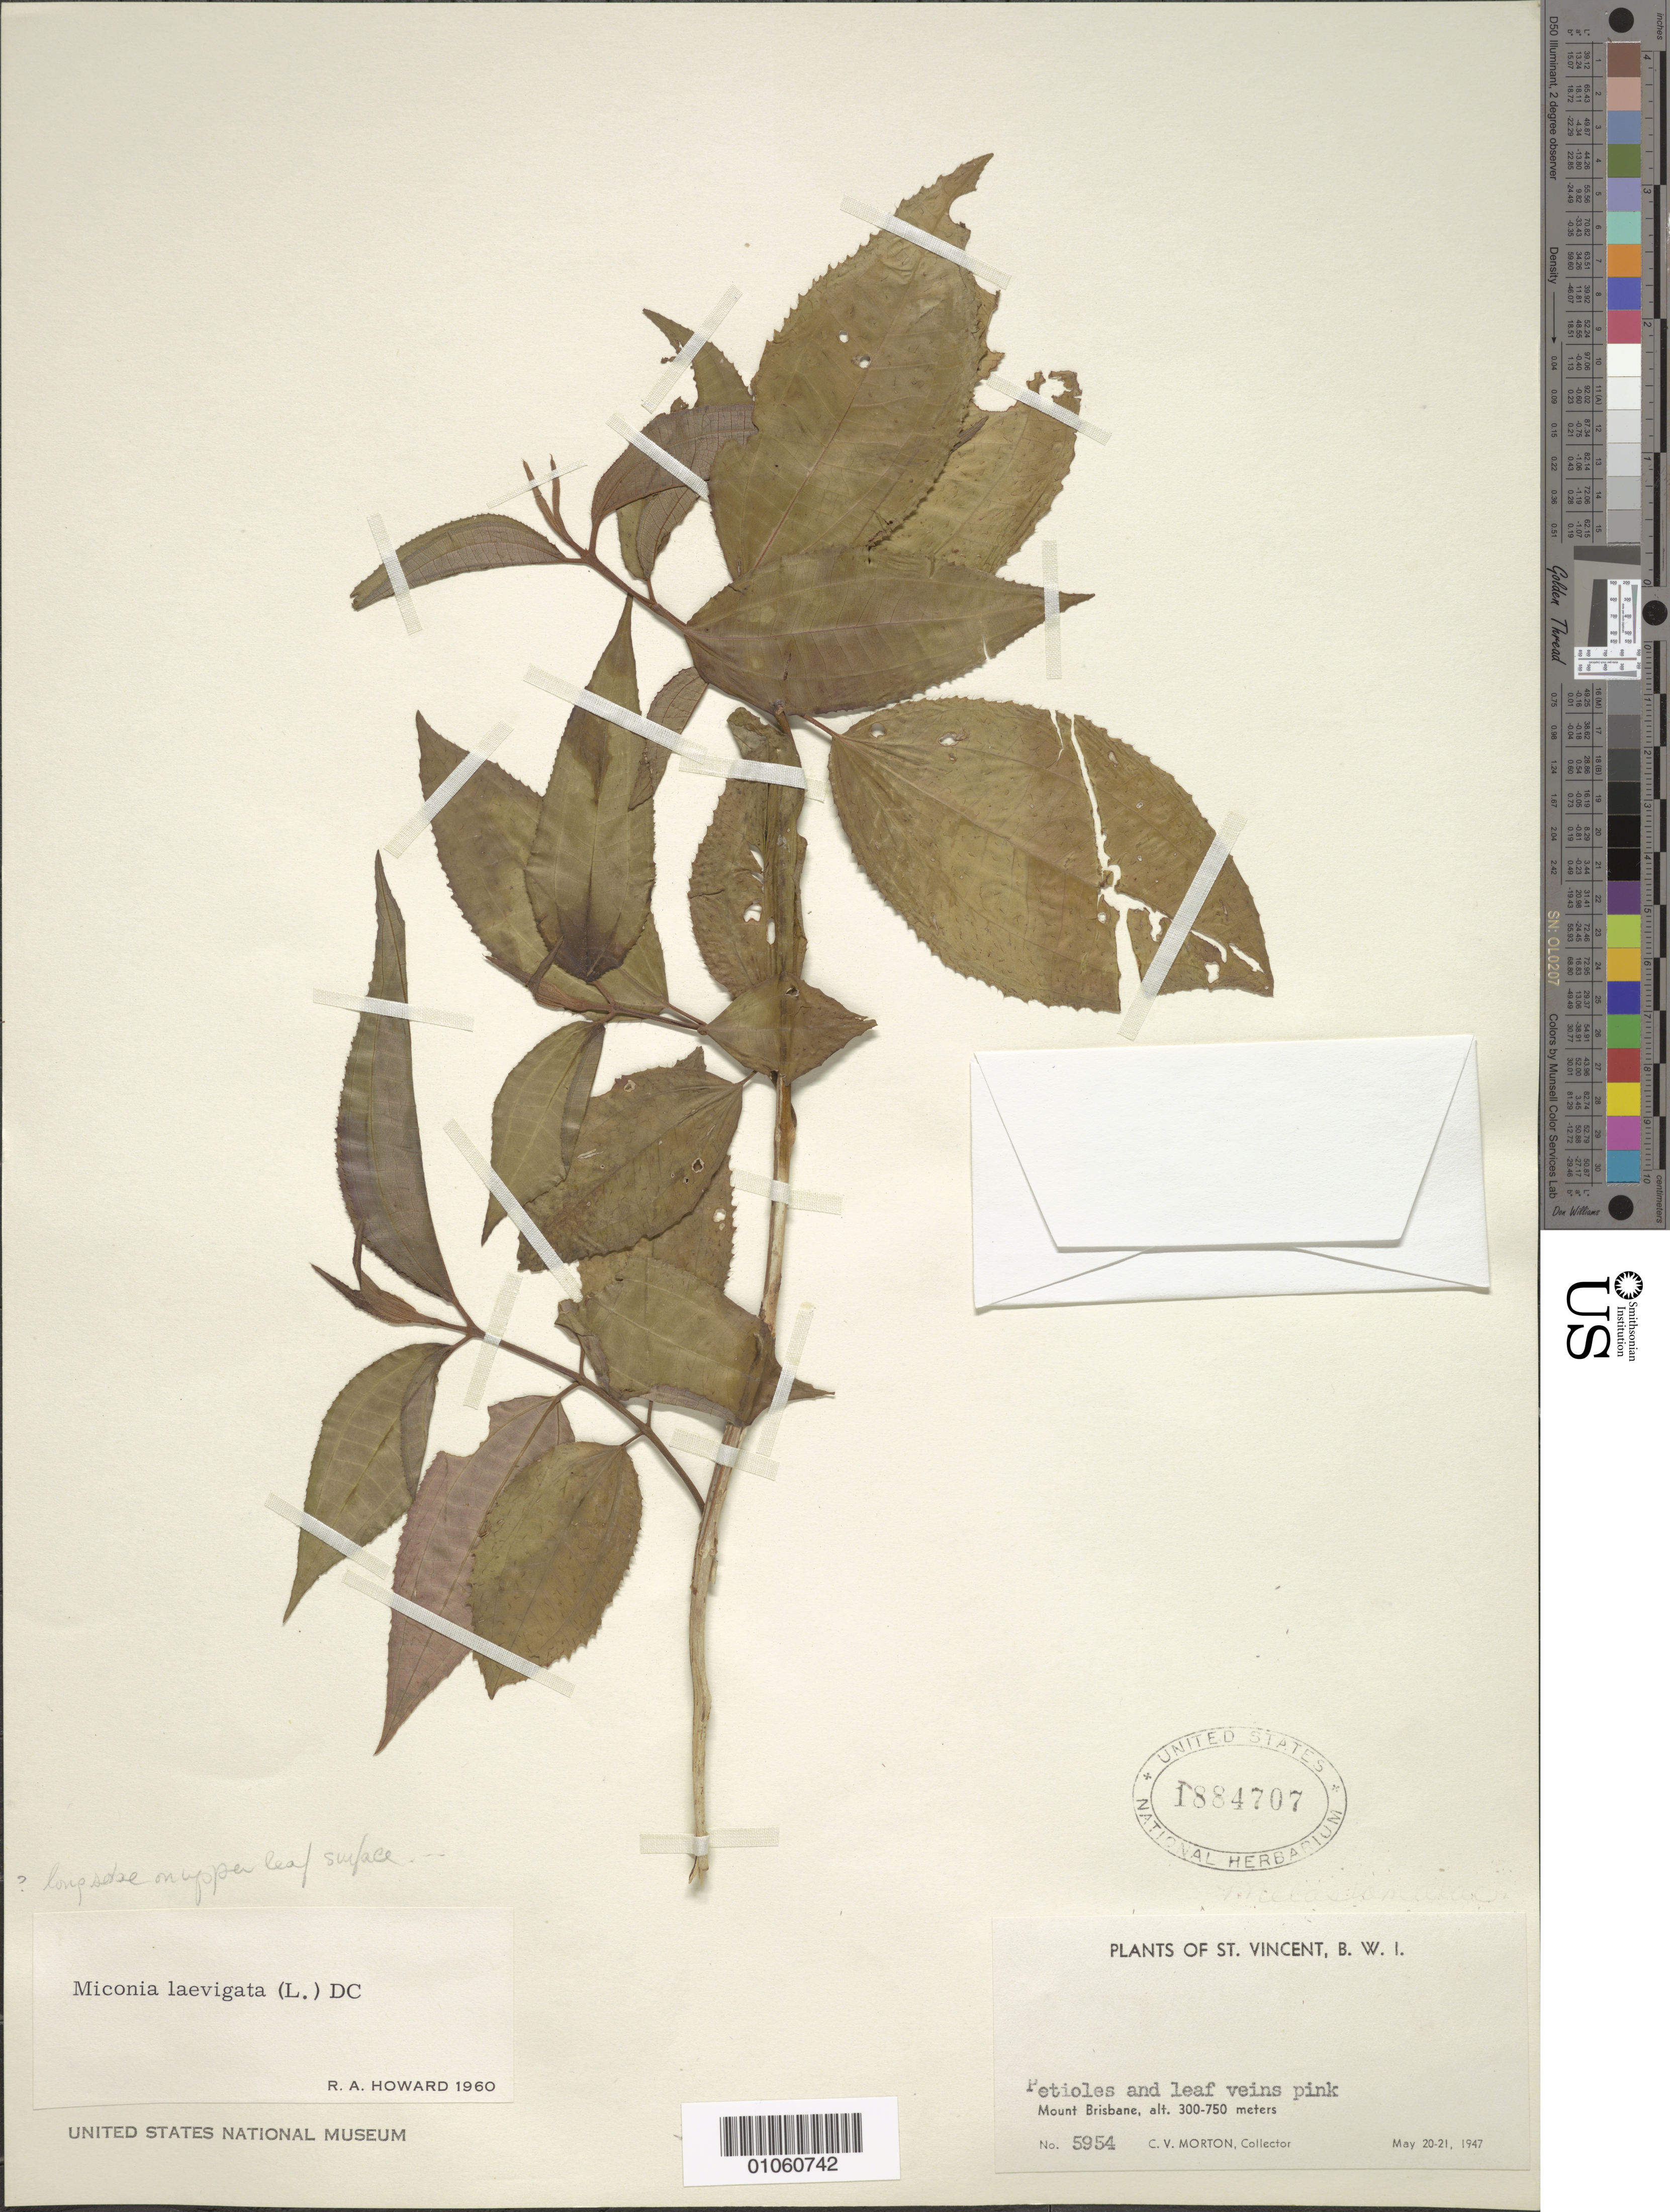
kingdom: Plantae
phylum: Tracheophyta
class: Magnoliopsida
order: Myrtales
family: Melastomataceae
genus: Miconia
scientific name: Miconia laevigata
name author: (L.) D. Don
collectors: C. V. Morton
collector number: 5954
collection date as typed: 20 May 1947 to 21 May 1947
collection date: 1947-05-20/1947-05-21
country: St. Vincent - Grenadines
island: St. Vincent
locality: Mt. Brisbane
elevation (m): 300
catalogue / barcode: US 1884707